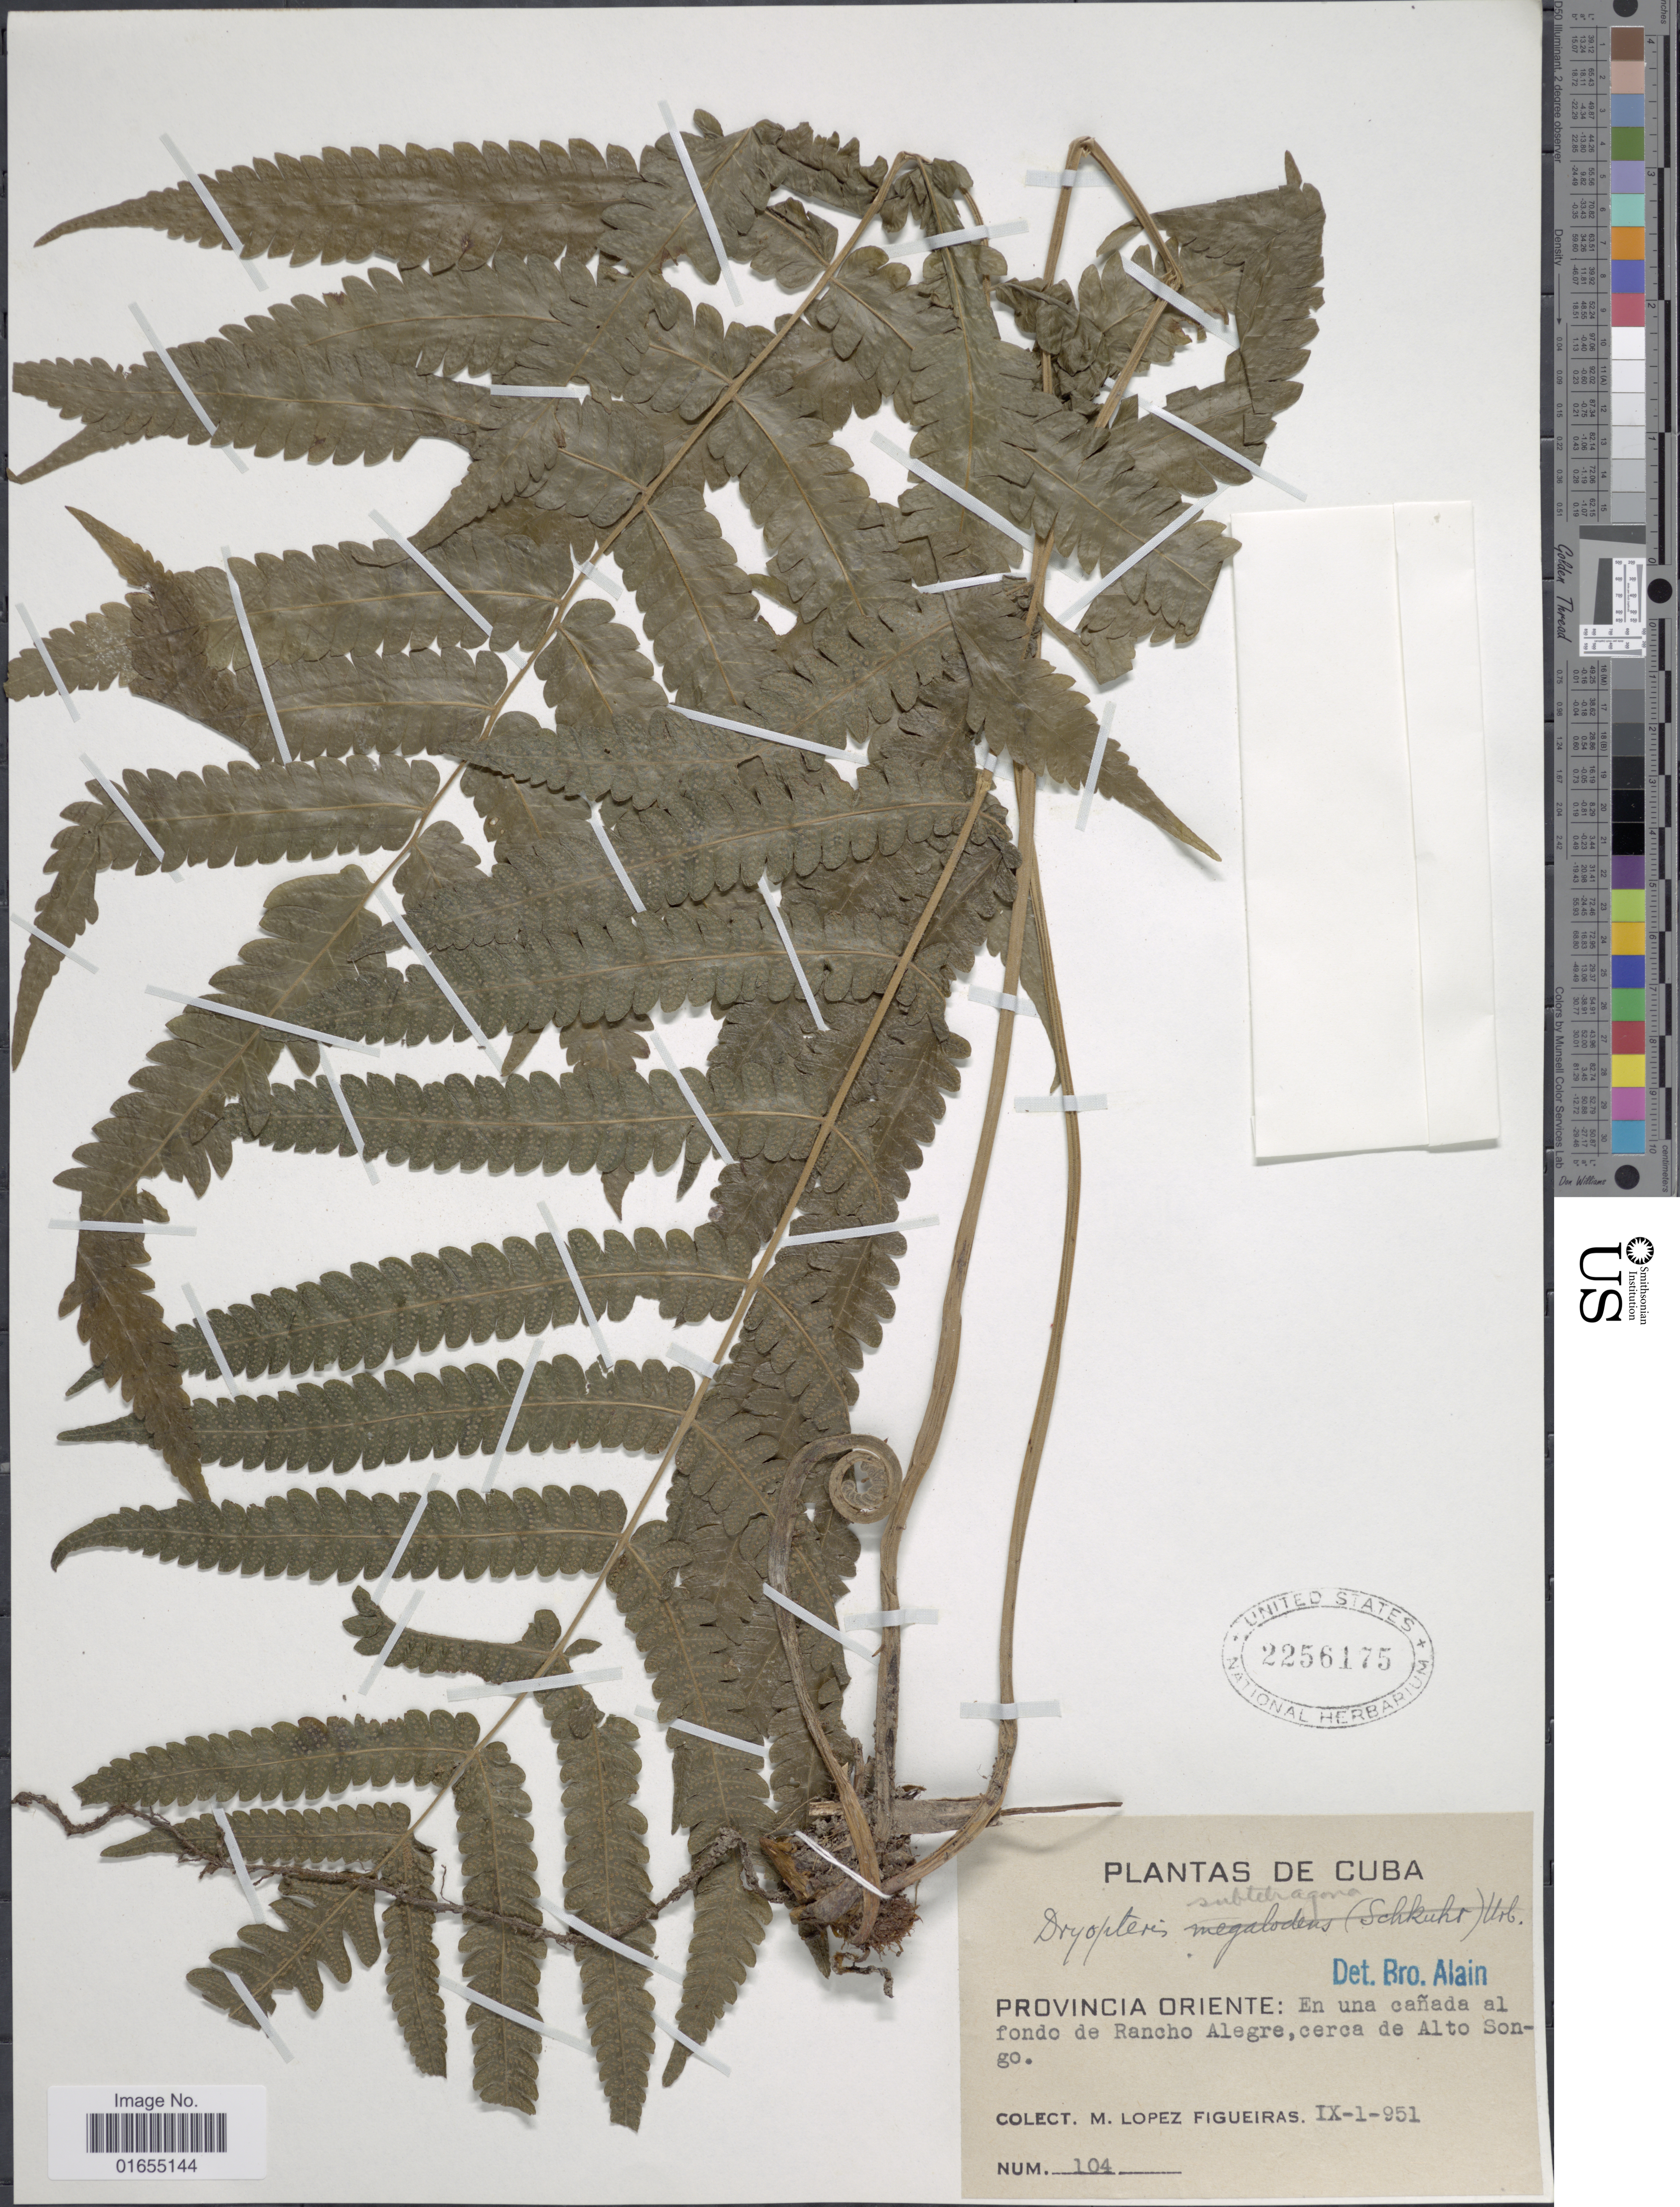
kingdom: Plantae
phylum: Tracheophyta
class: Polypodiopsida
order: Polypodiales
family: Thelypteridaceae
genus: Goniopteris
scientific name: Goniopteris subtetragona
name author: (Link) Vareschi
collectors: M. López Figueiras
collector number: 104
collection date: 1951-09-01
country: Cuba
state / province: Oriente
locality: En una canada al fondo de Rancho Alegre, cerca de Alto Songo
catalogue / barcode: US 2256175